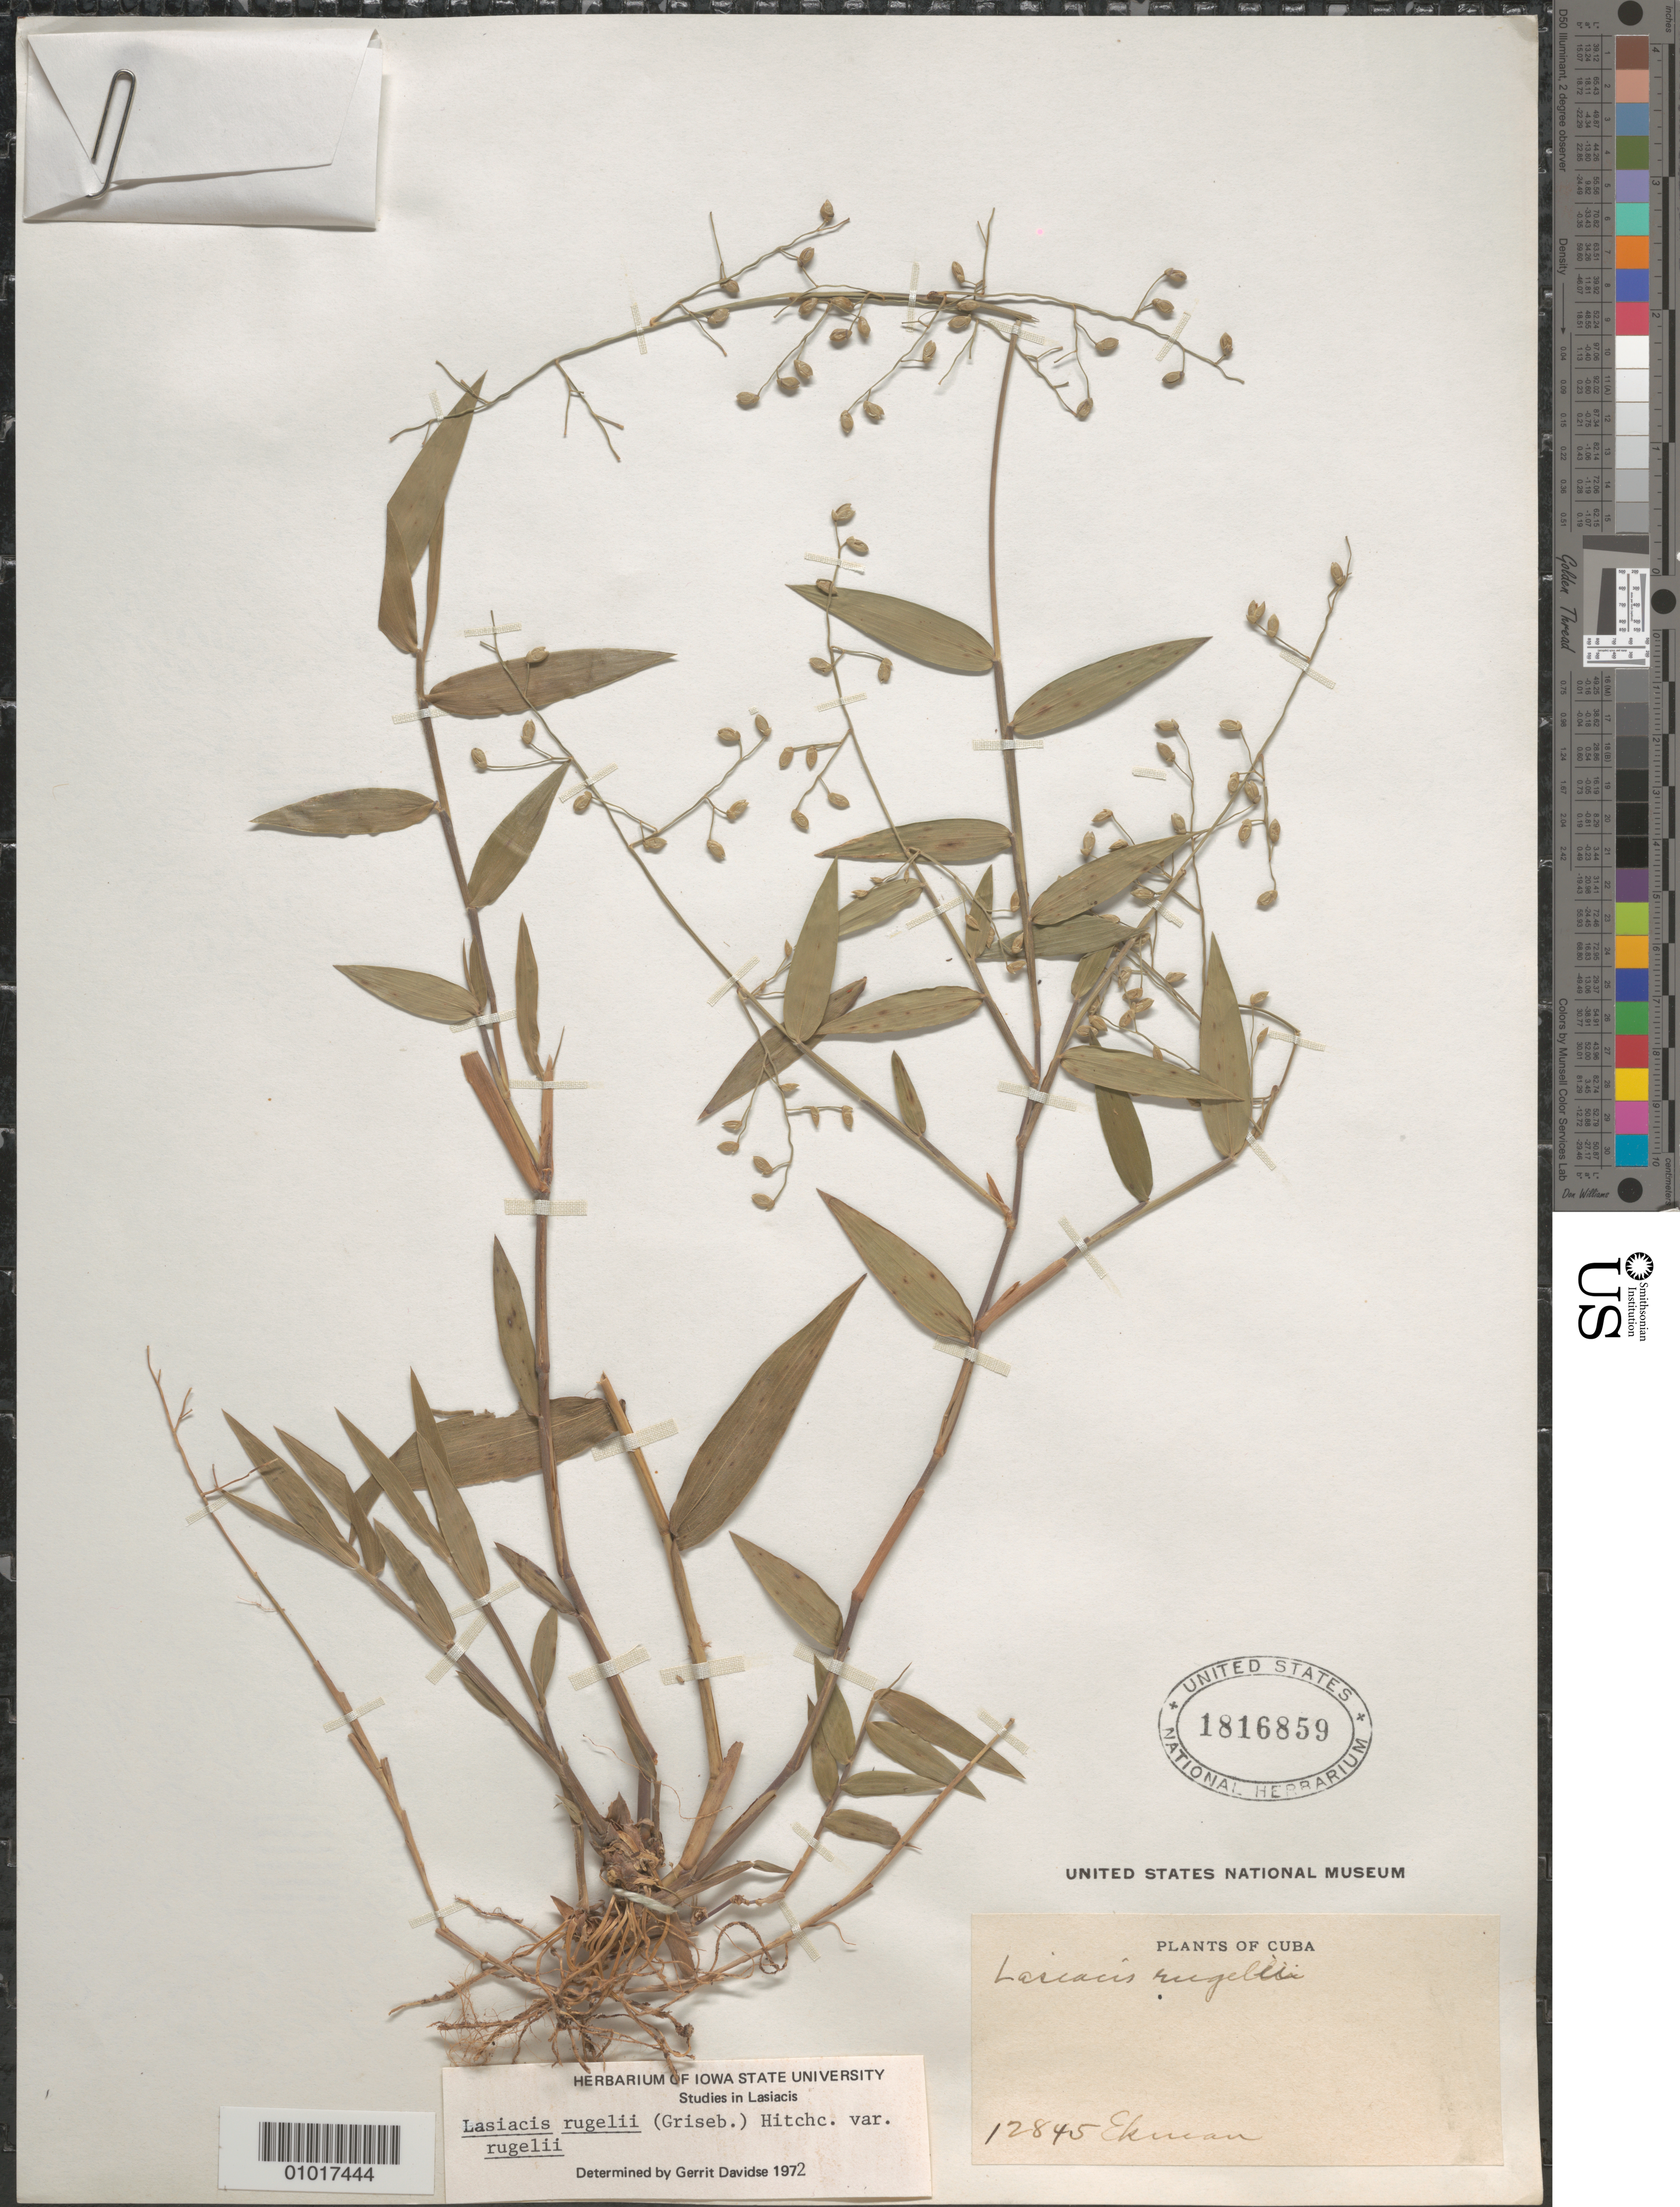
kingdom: Plantae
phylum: Tracheophyta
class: Liliopsida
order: Poales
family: Poaceae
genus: Lasiacis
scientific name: Lasiacis rugelii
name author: (Griseb.) Hitchc.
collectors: E. L. Ekman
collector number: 12845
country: Cuba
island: Cuba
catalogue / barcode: US 1816859